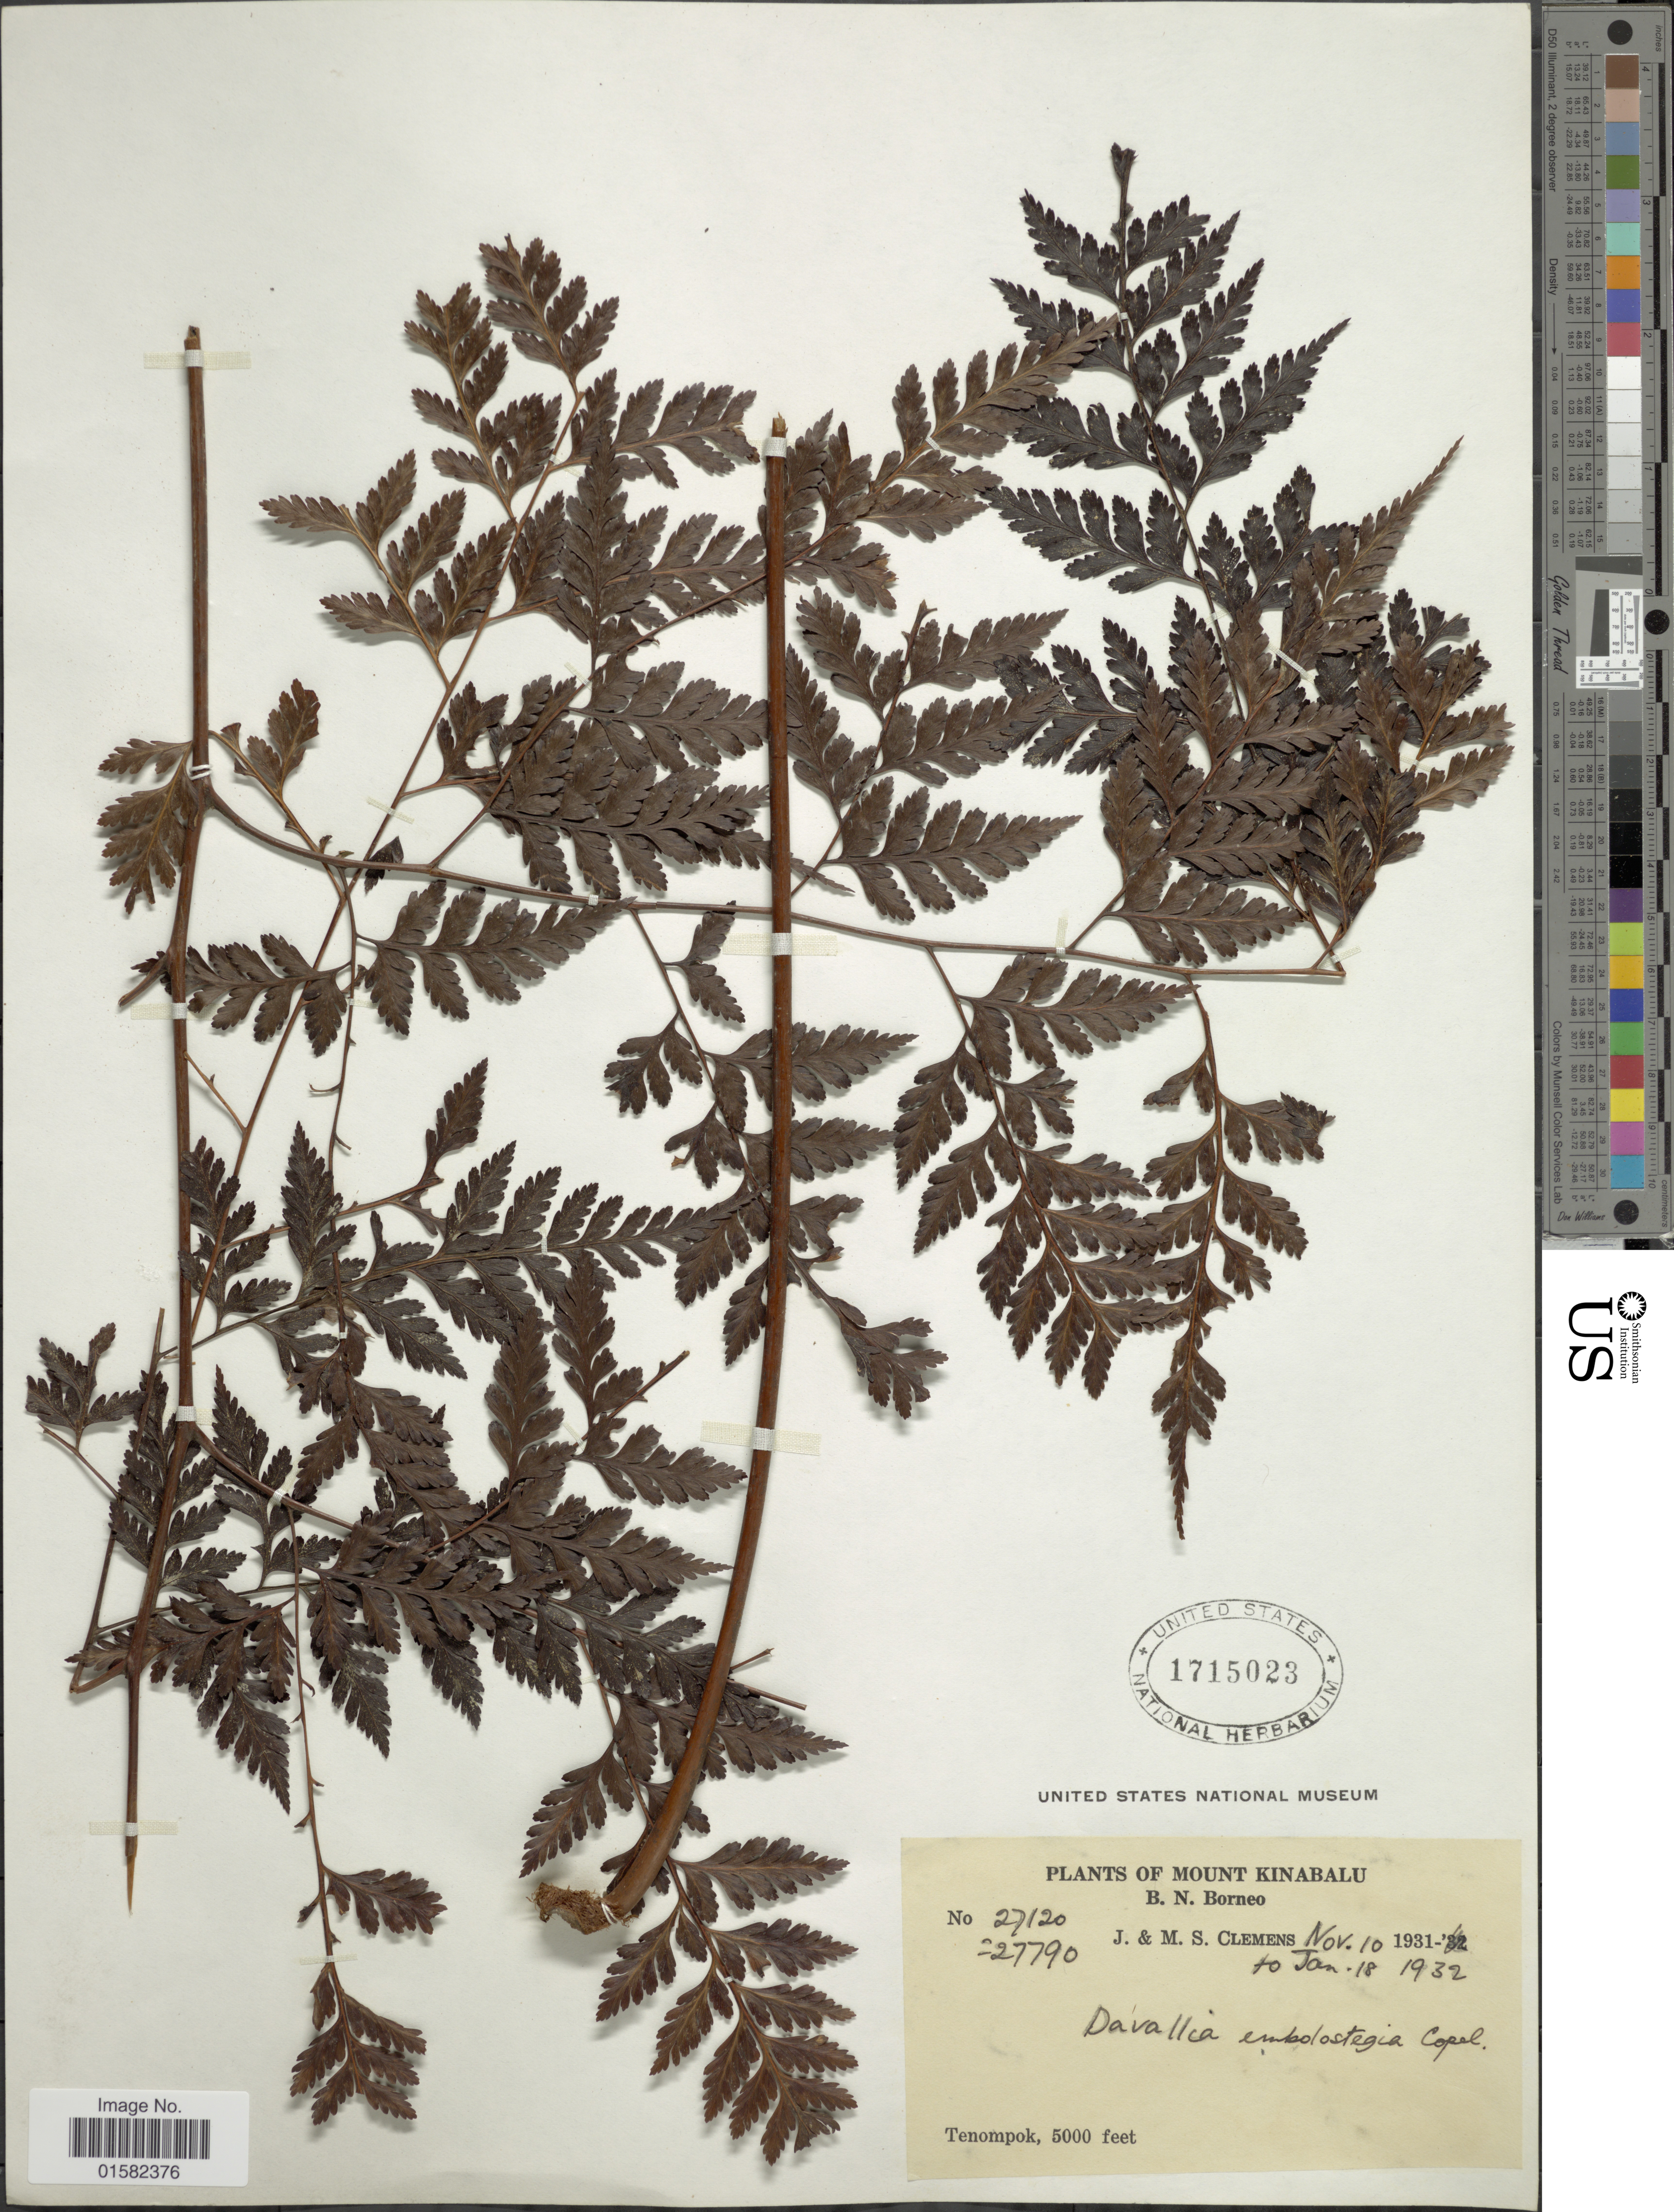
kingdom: Plantae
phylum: Tracheophyta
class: Polypodiopsida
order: Polypodiales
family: Davalliaceae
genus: Wibelia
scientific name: Wibelia embolostegia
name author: (Colla) M. Kato & Tsutsumi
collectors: J. Clemens & M. S. Clemens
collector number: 27120/27790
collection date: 1931-11-10/1932-01-18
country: Malaysia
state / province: Sabah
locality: Mount Kinabalu, B.N. Borneo, Tenompok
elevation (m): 1524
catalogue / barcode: US 1715023